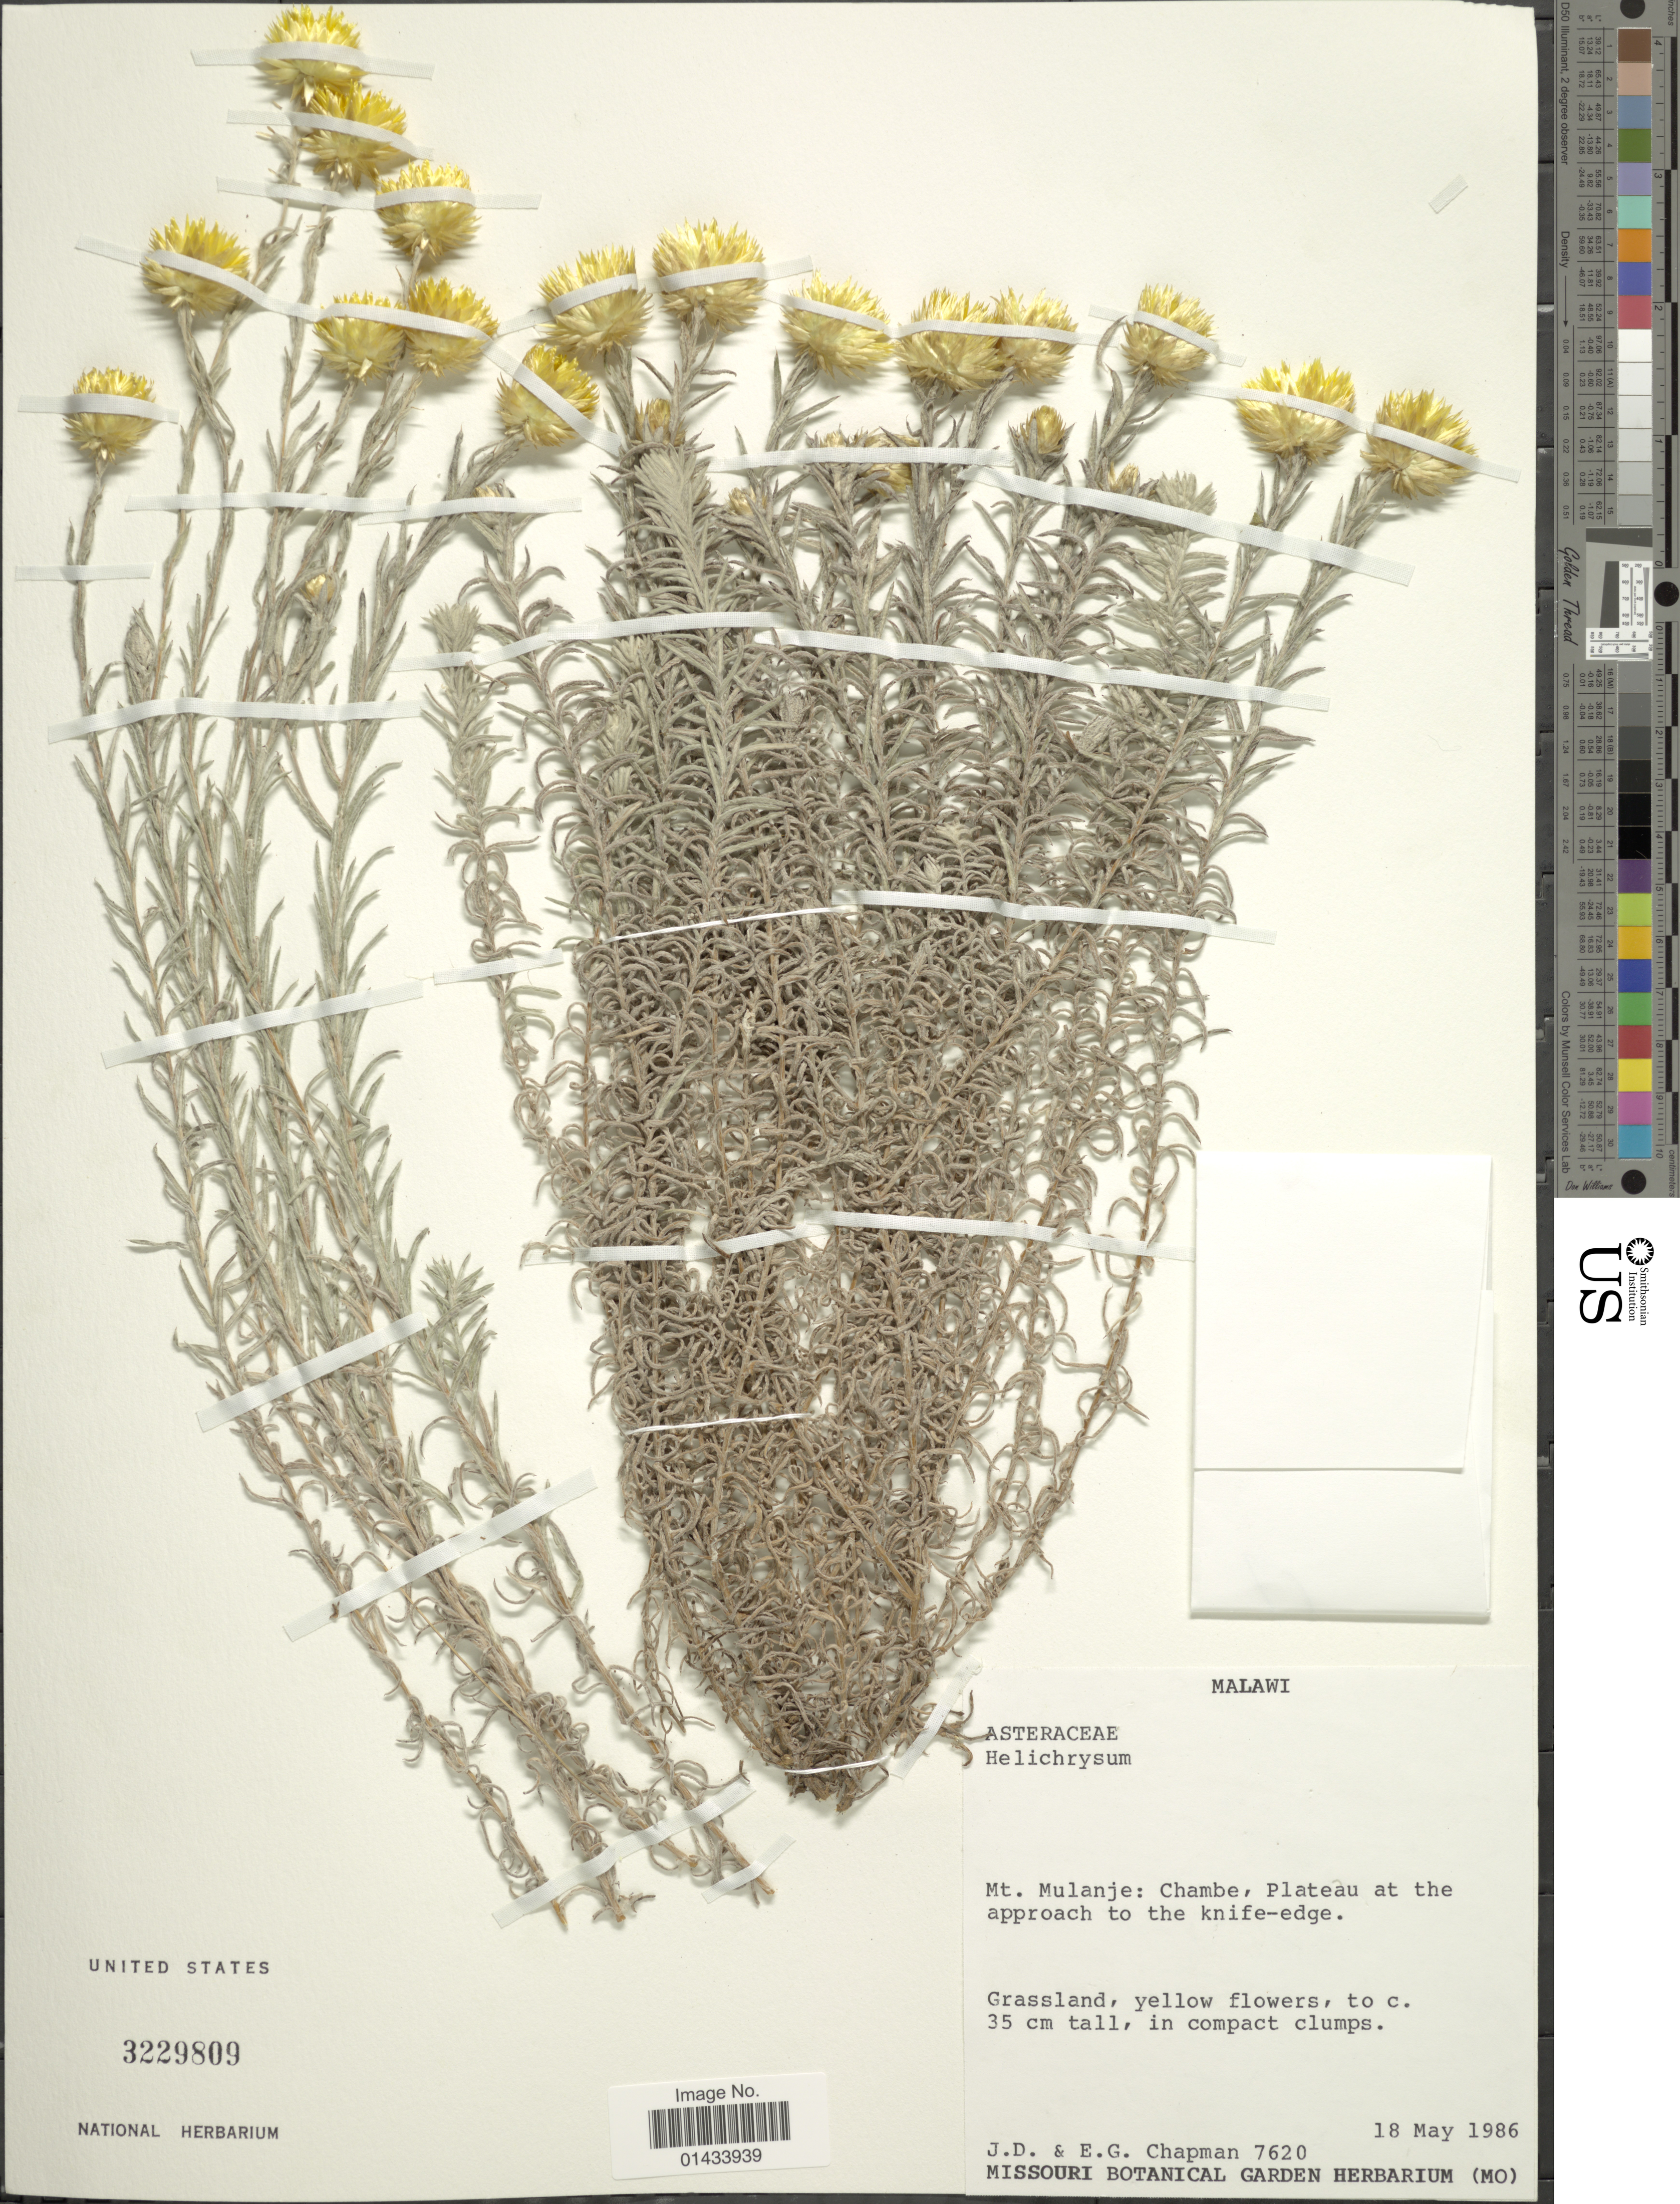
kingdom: Plantae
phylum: Tracheophyta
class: Magnoliopsida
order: Asterales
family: Asteraceae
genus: Helichrysum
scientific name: Helichrysum sp.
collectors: J. D. Chapman & E. G. Chapman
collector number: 7620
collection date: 1986-05-18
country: Malawi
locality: Mt. Mulanje: Chambe, Plateau at the approach to the knife-edge, Grassland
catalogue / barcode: US 3229809